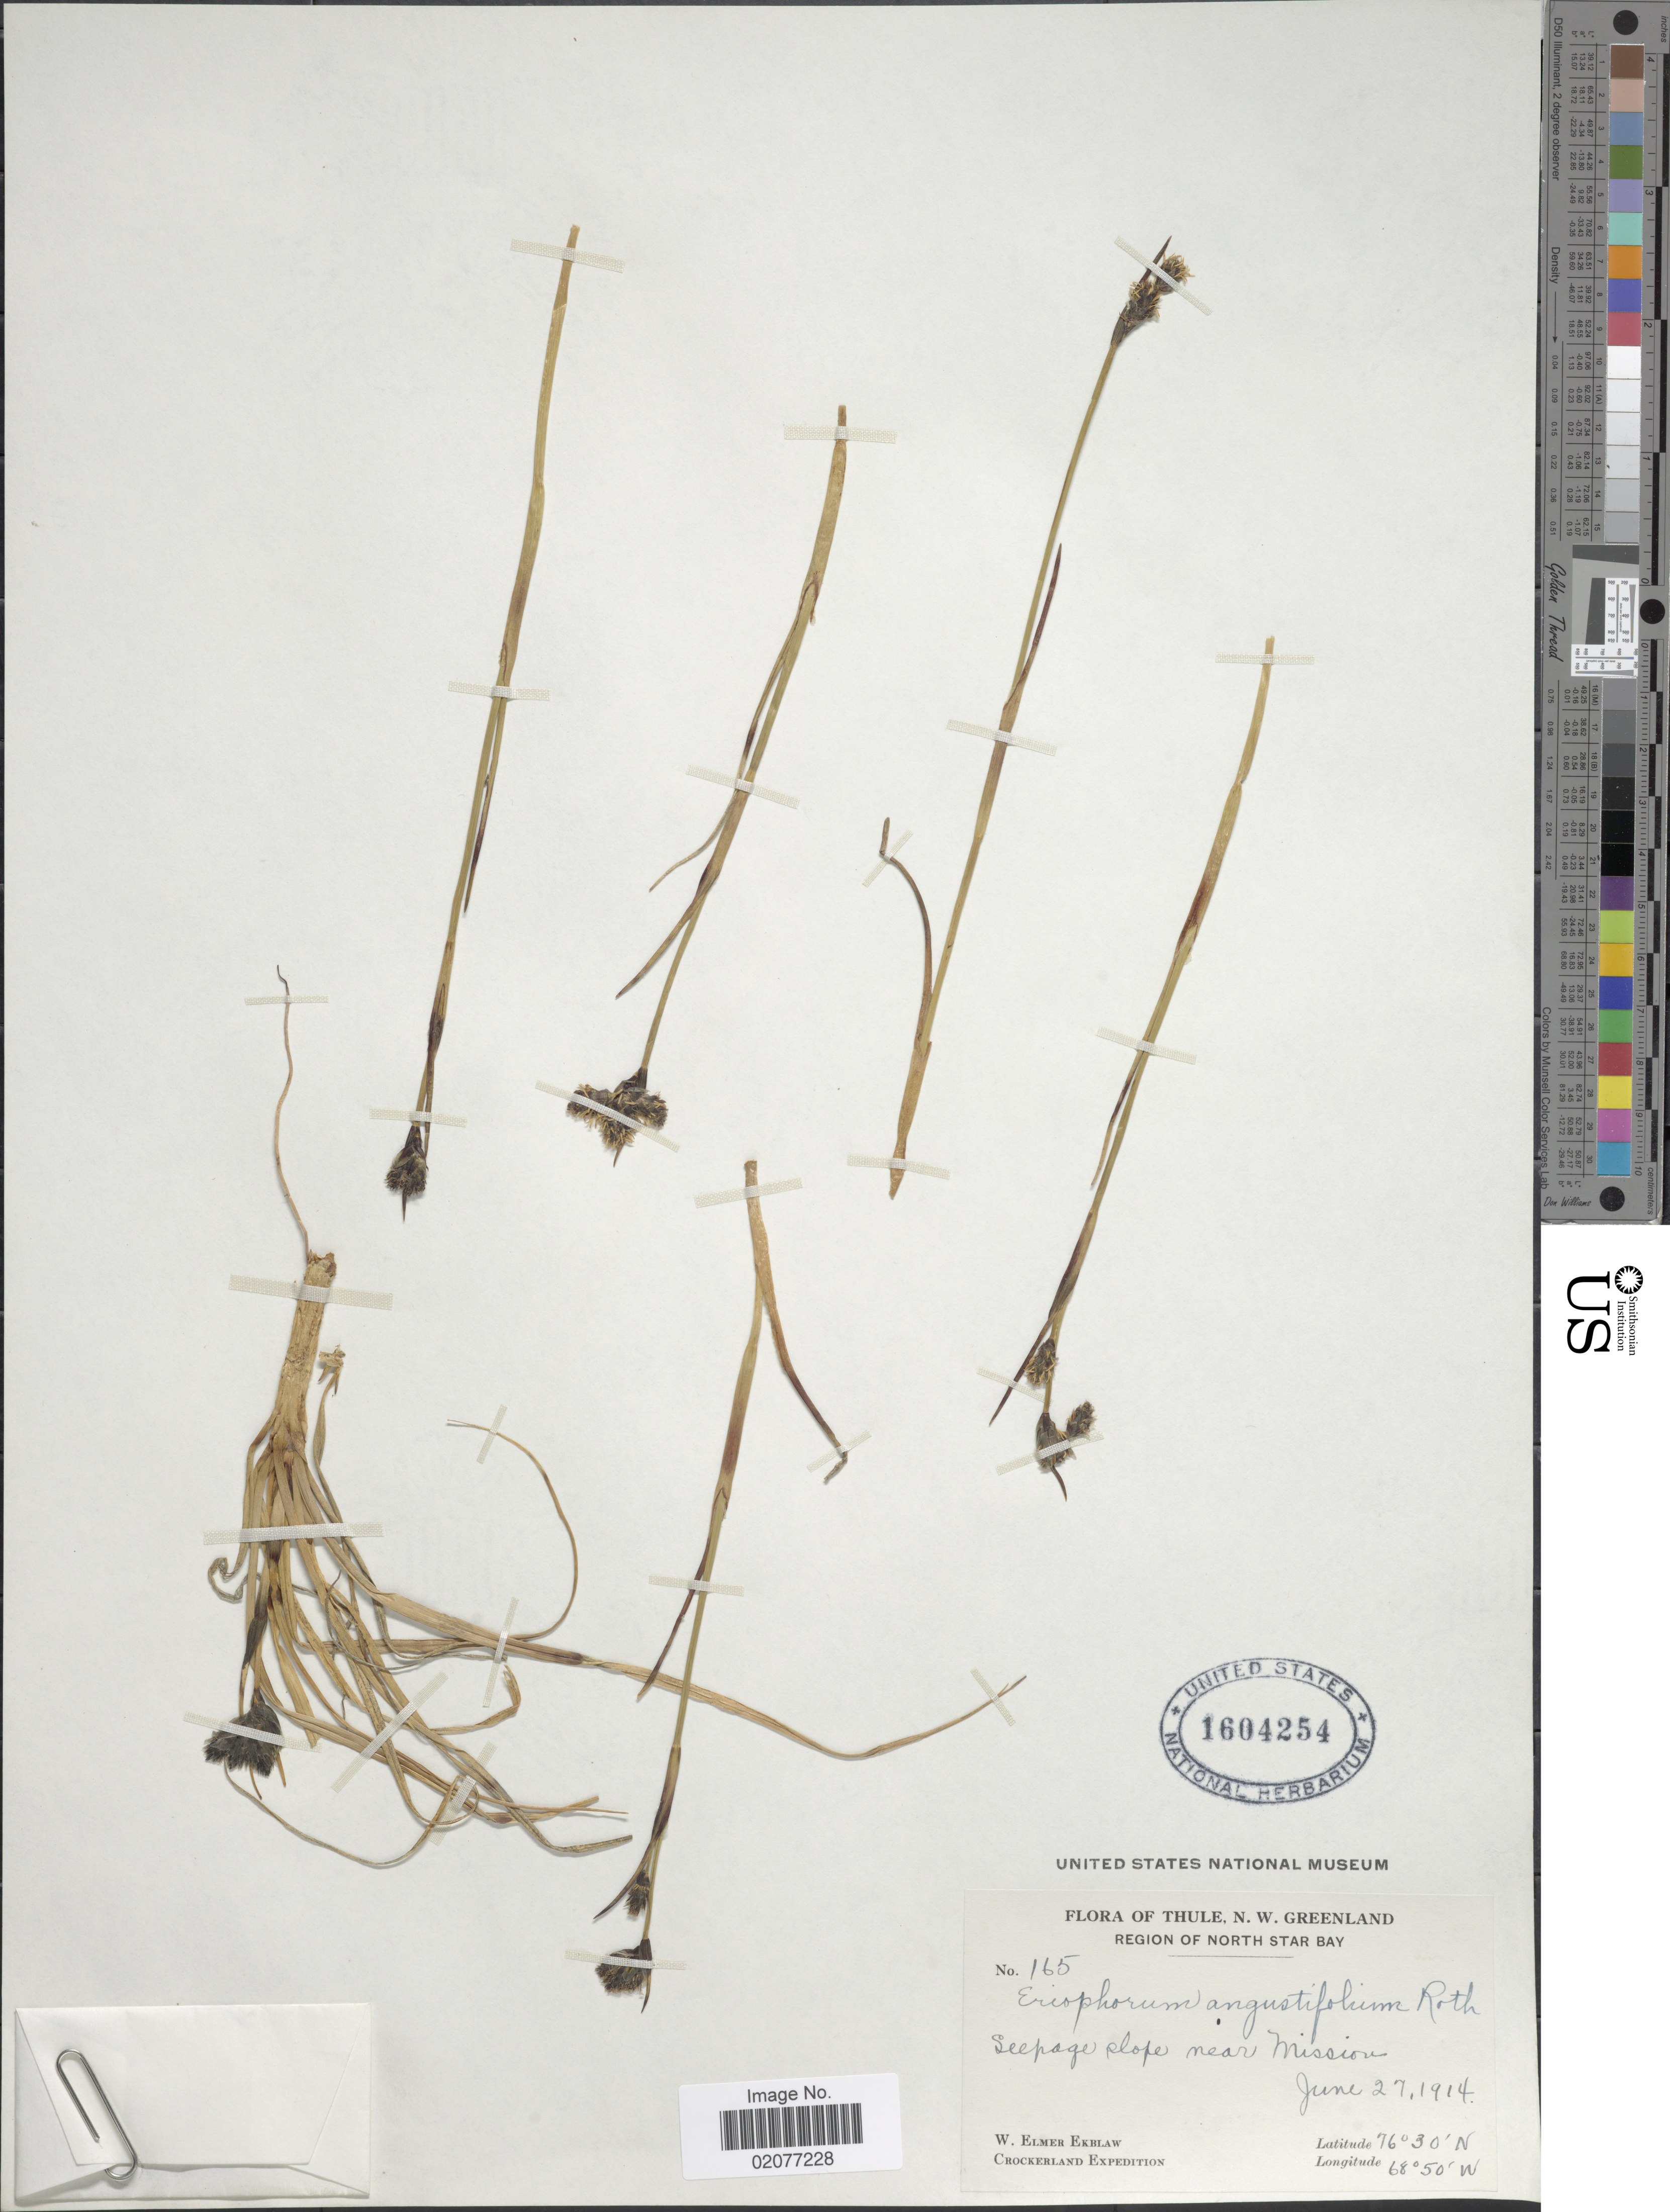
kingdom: Plantae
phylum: Tracheophyta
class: Liliopsida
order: Poales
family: Cyperaceae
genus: Eriophorum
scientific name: Eriophorum angustifolium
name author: Honck.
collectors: W. Ekblaw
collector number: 165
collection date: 1914-06-27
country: Greenland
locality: Thule, N.W. Greenland. Seepage slope near Mission.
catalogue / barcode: US 1604254